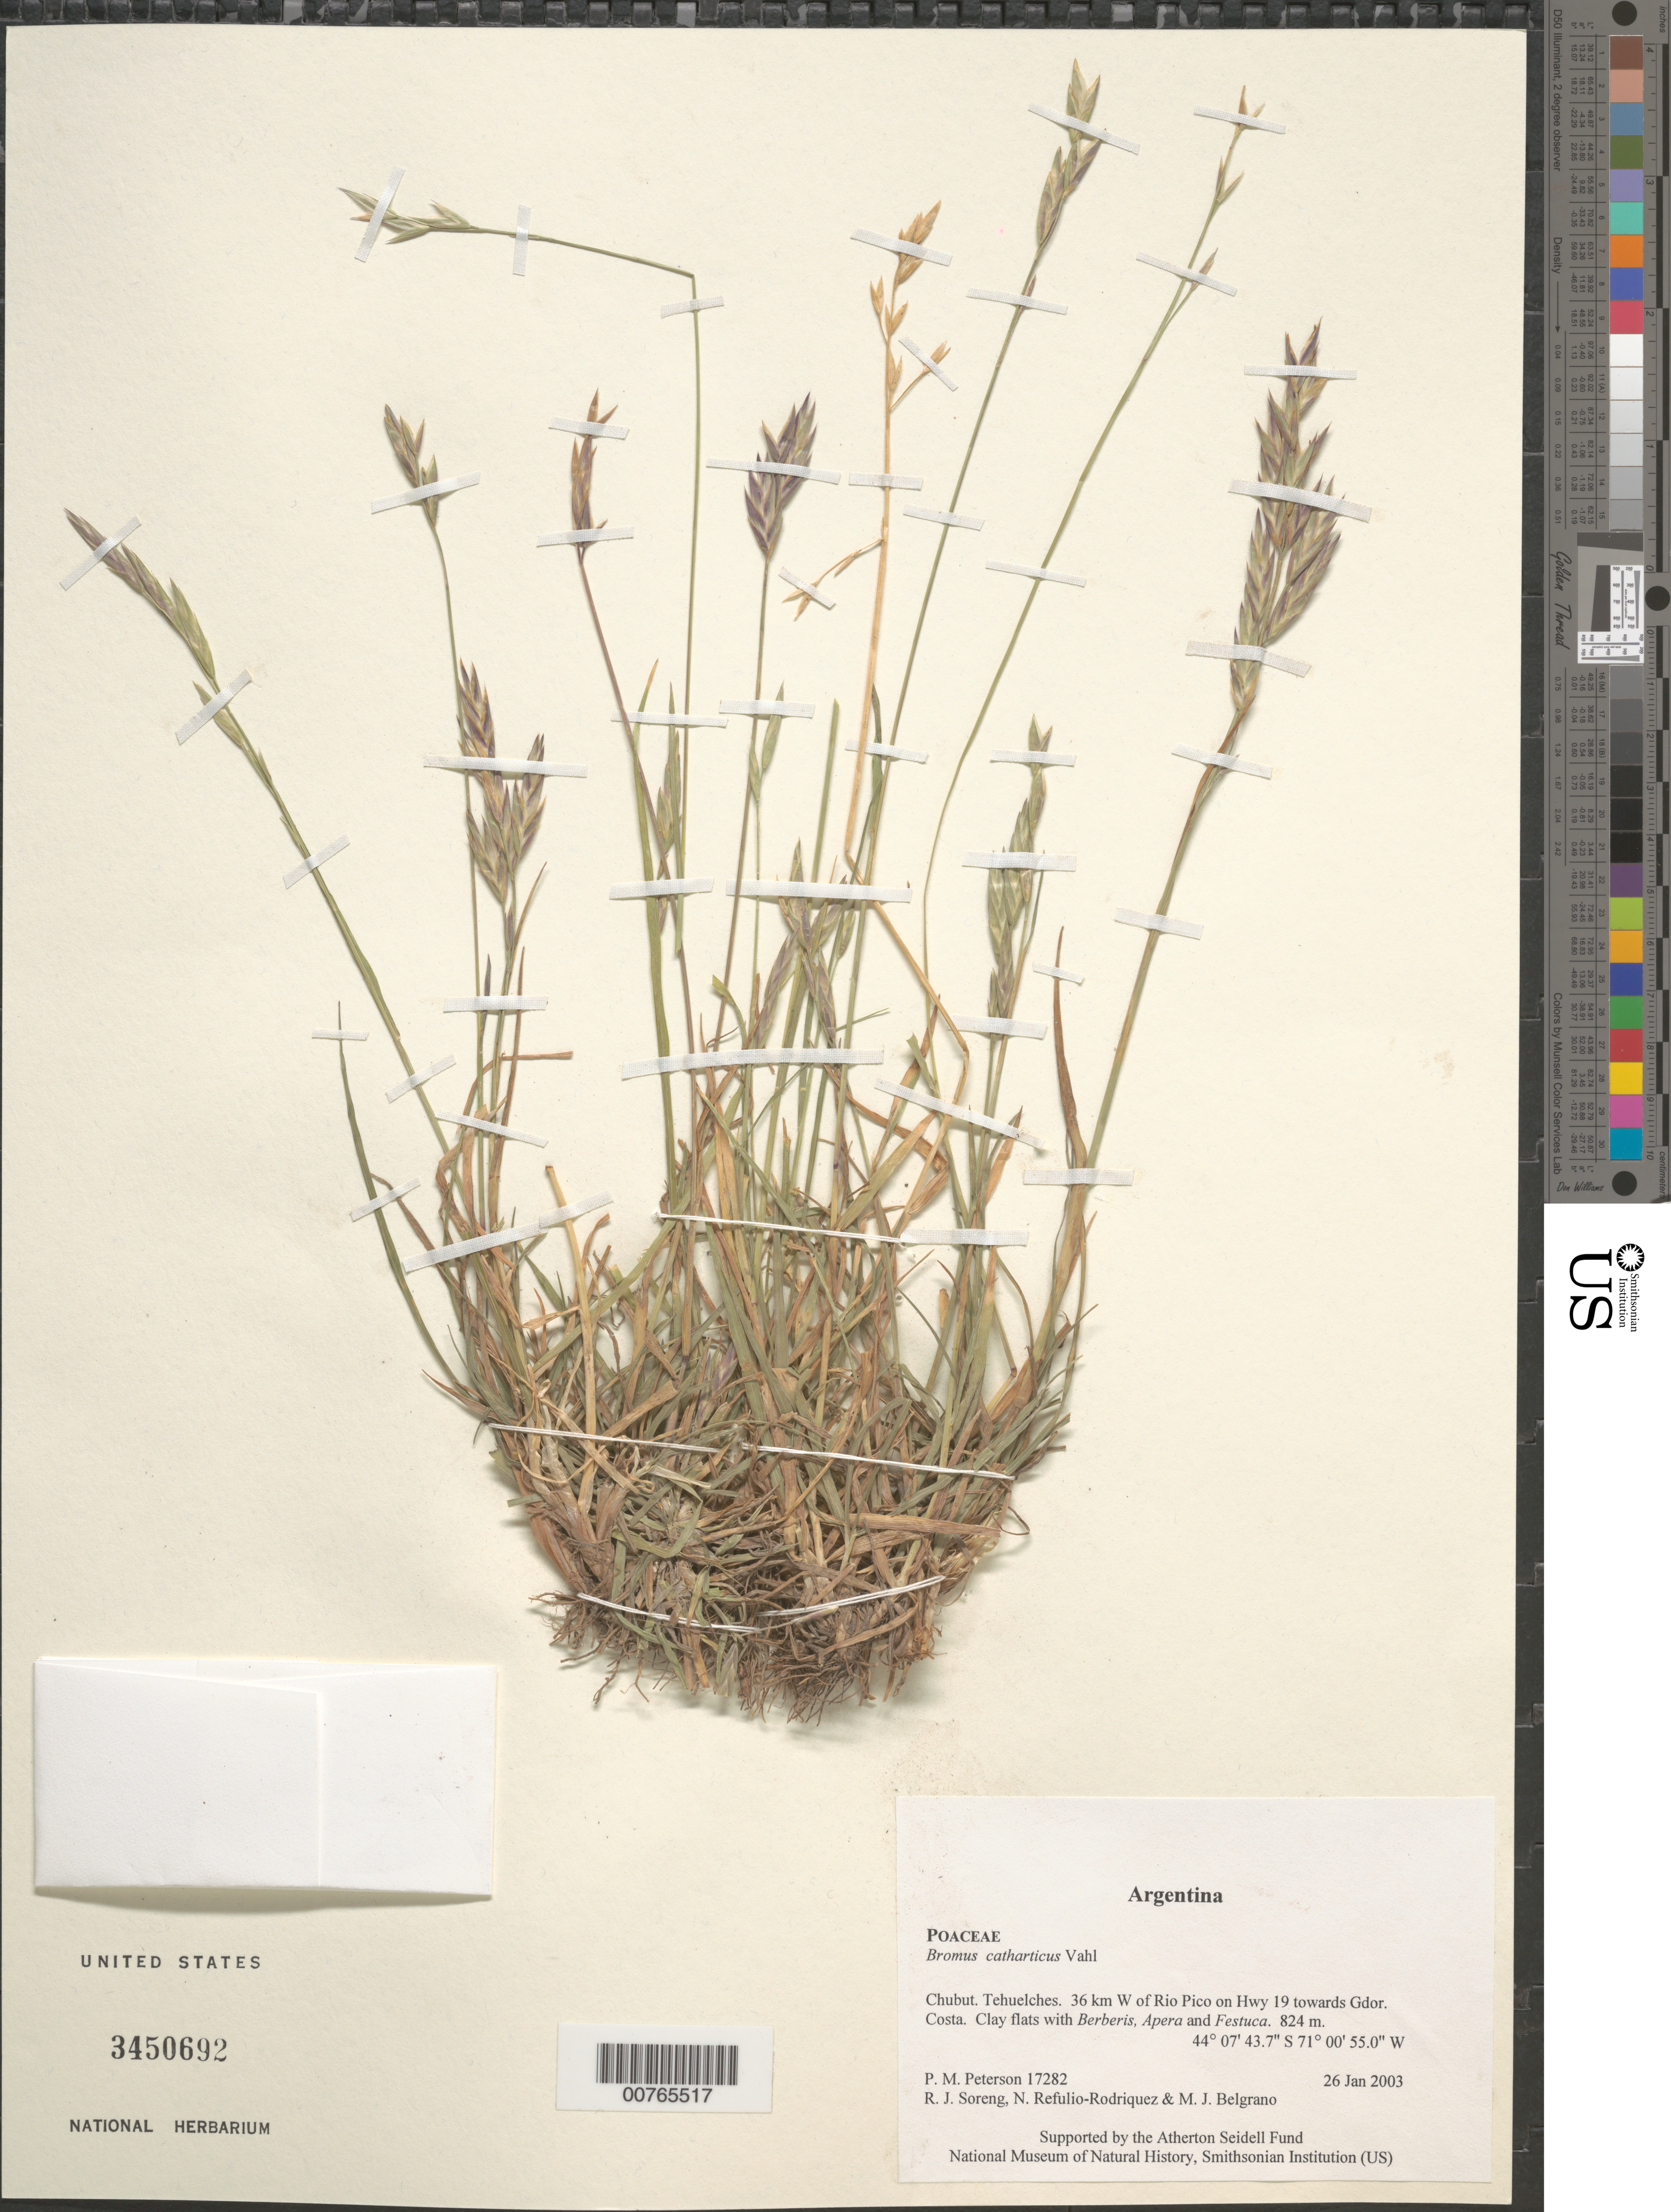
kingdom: Plantae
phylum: Tracheophyta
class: Liliopsida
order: Poales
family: Poaceae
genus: Bromus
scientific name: Bromus catharticus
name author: Vahl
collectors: P. M. Peterson, R. J. Soreng, N. Refulio-Rodríguez & M. Belgrano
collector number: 17282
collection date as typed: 26 Jan 2003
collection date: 2003-01-26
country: Argentina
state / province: Chubut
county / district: Tehuelches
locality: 36 km W of Rio Pico on Hwy 19 towards Gdor. Costa. Clay flats with Berberis, Apera and Festuca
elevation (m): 824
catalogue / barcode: US 3450692